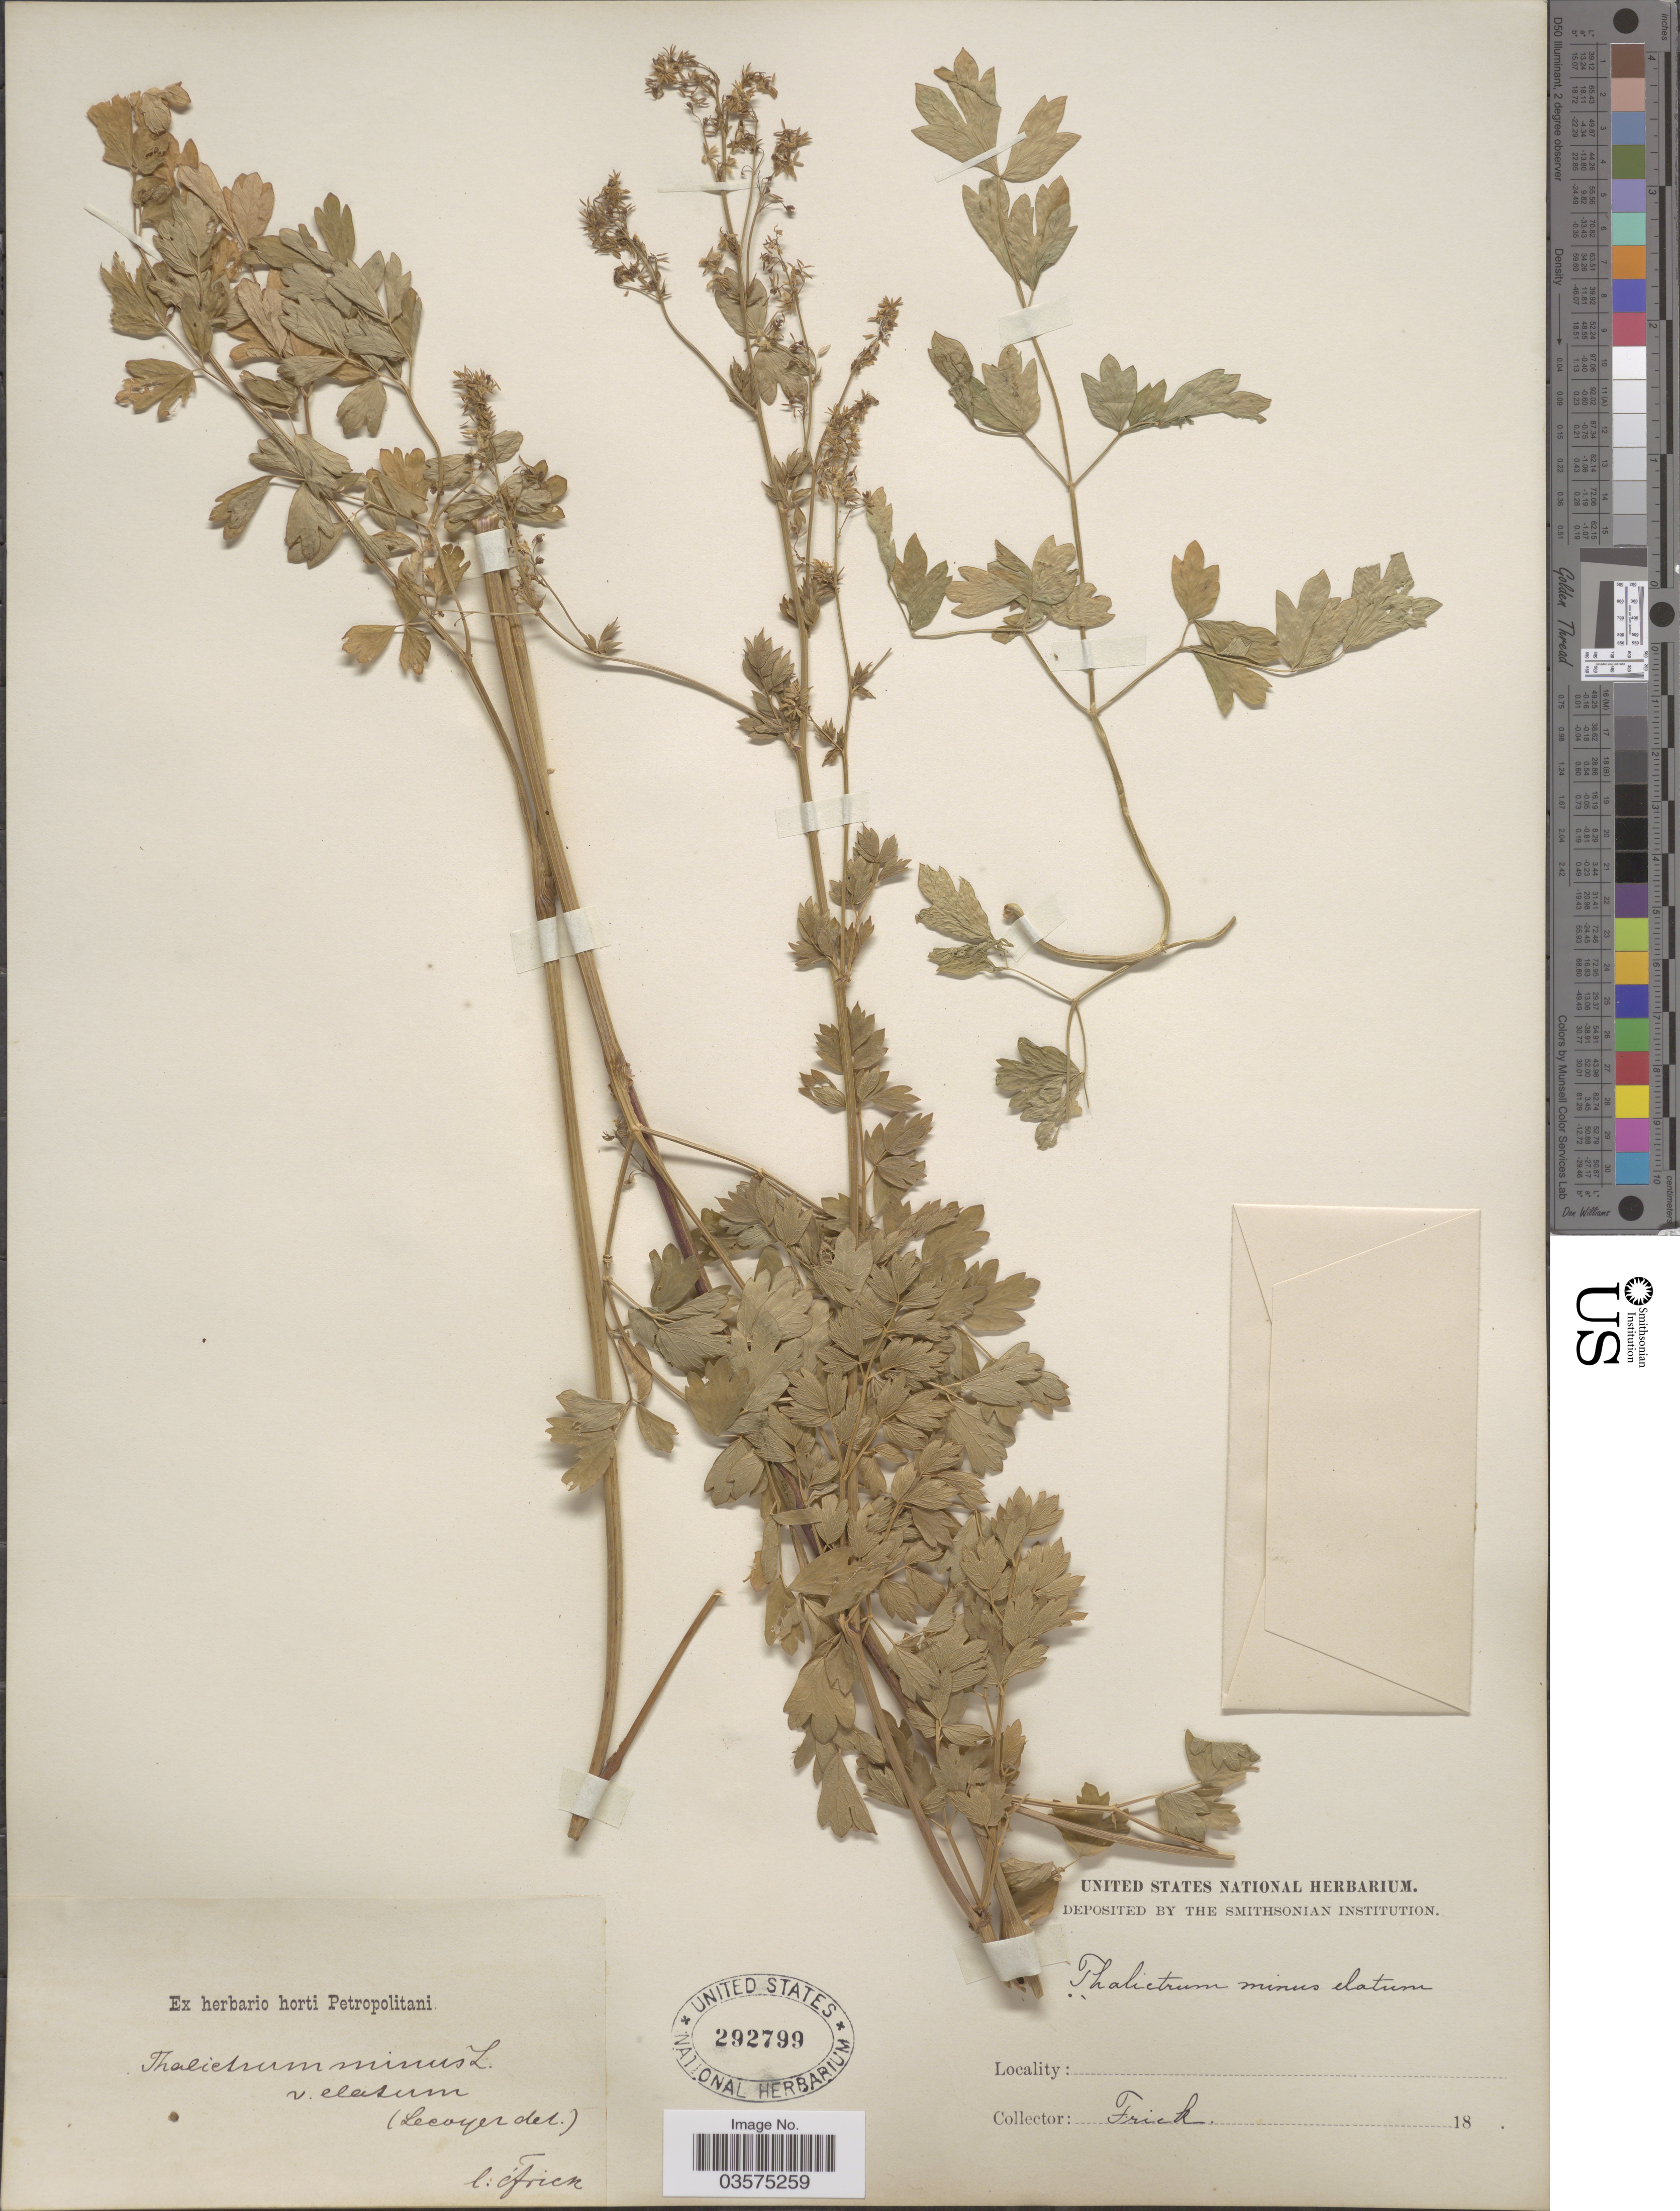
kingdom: Plantae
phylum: Tracheophyta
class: Magnoliopsida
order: Ranunculales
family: Ranunculaceae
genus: Thalictrum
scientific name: Thalictrum minus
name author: L.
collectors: Frick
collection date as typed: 18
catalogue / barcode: US 292799